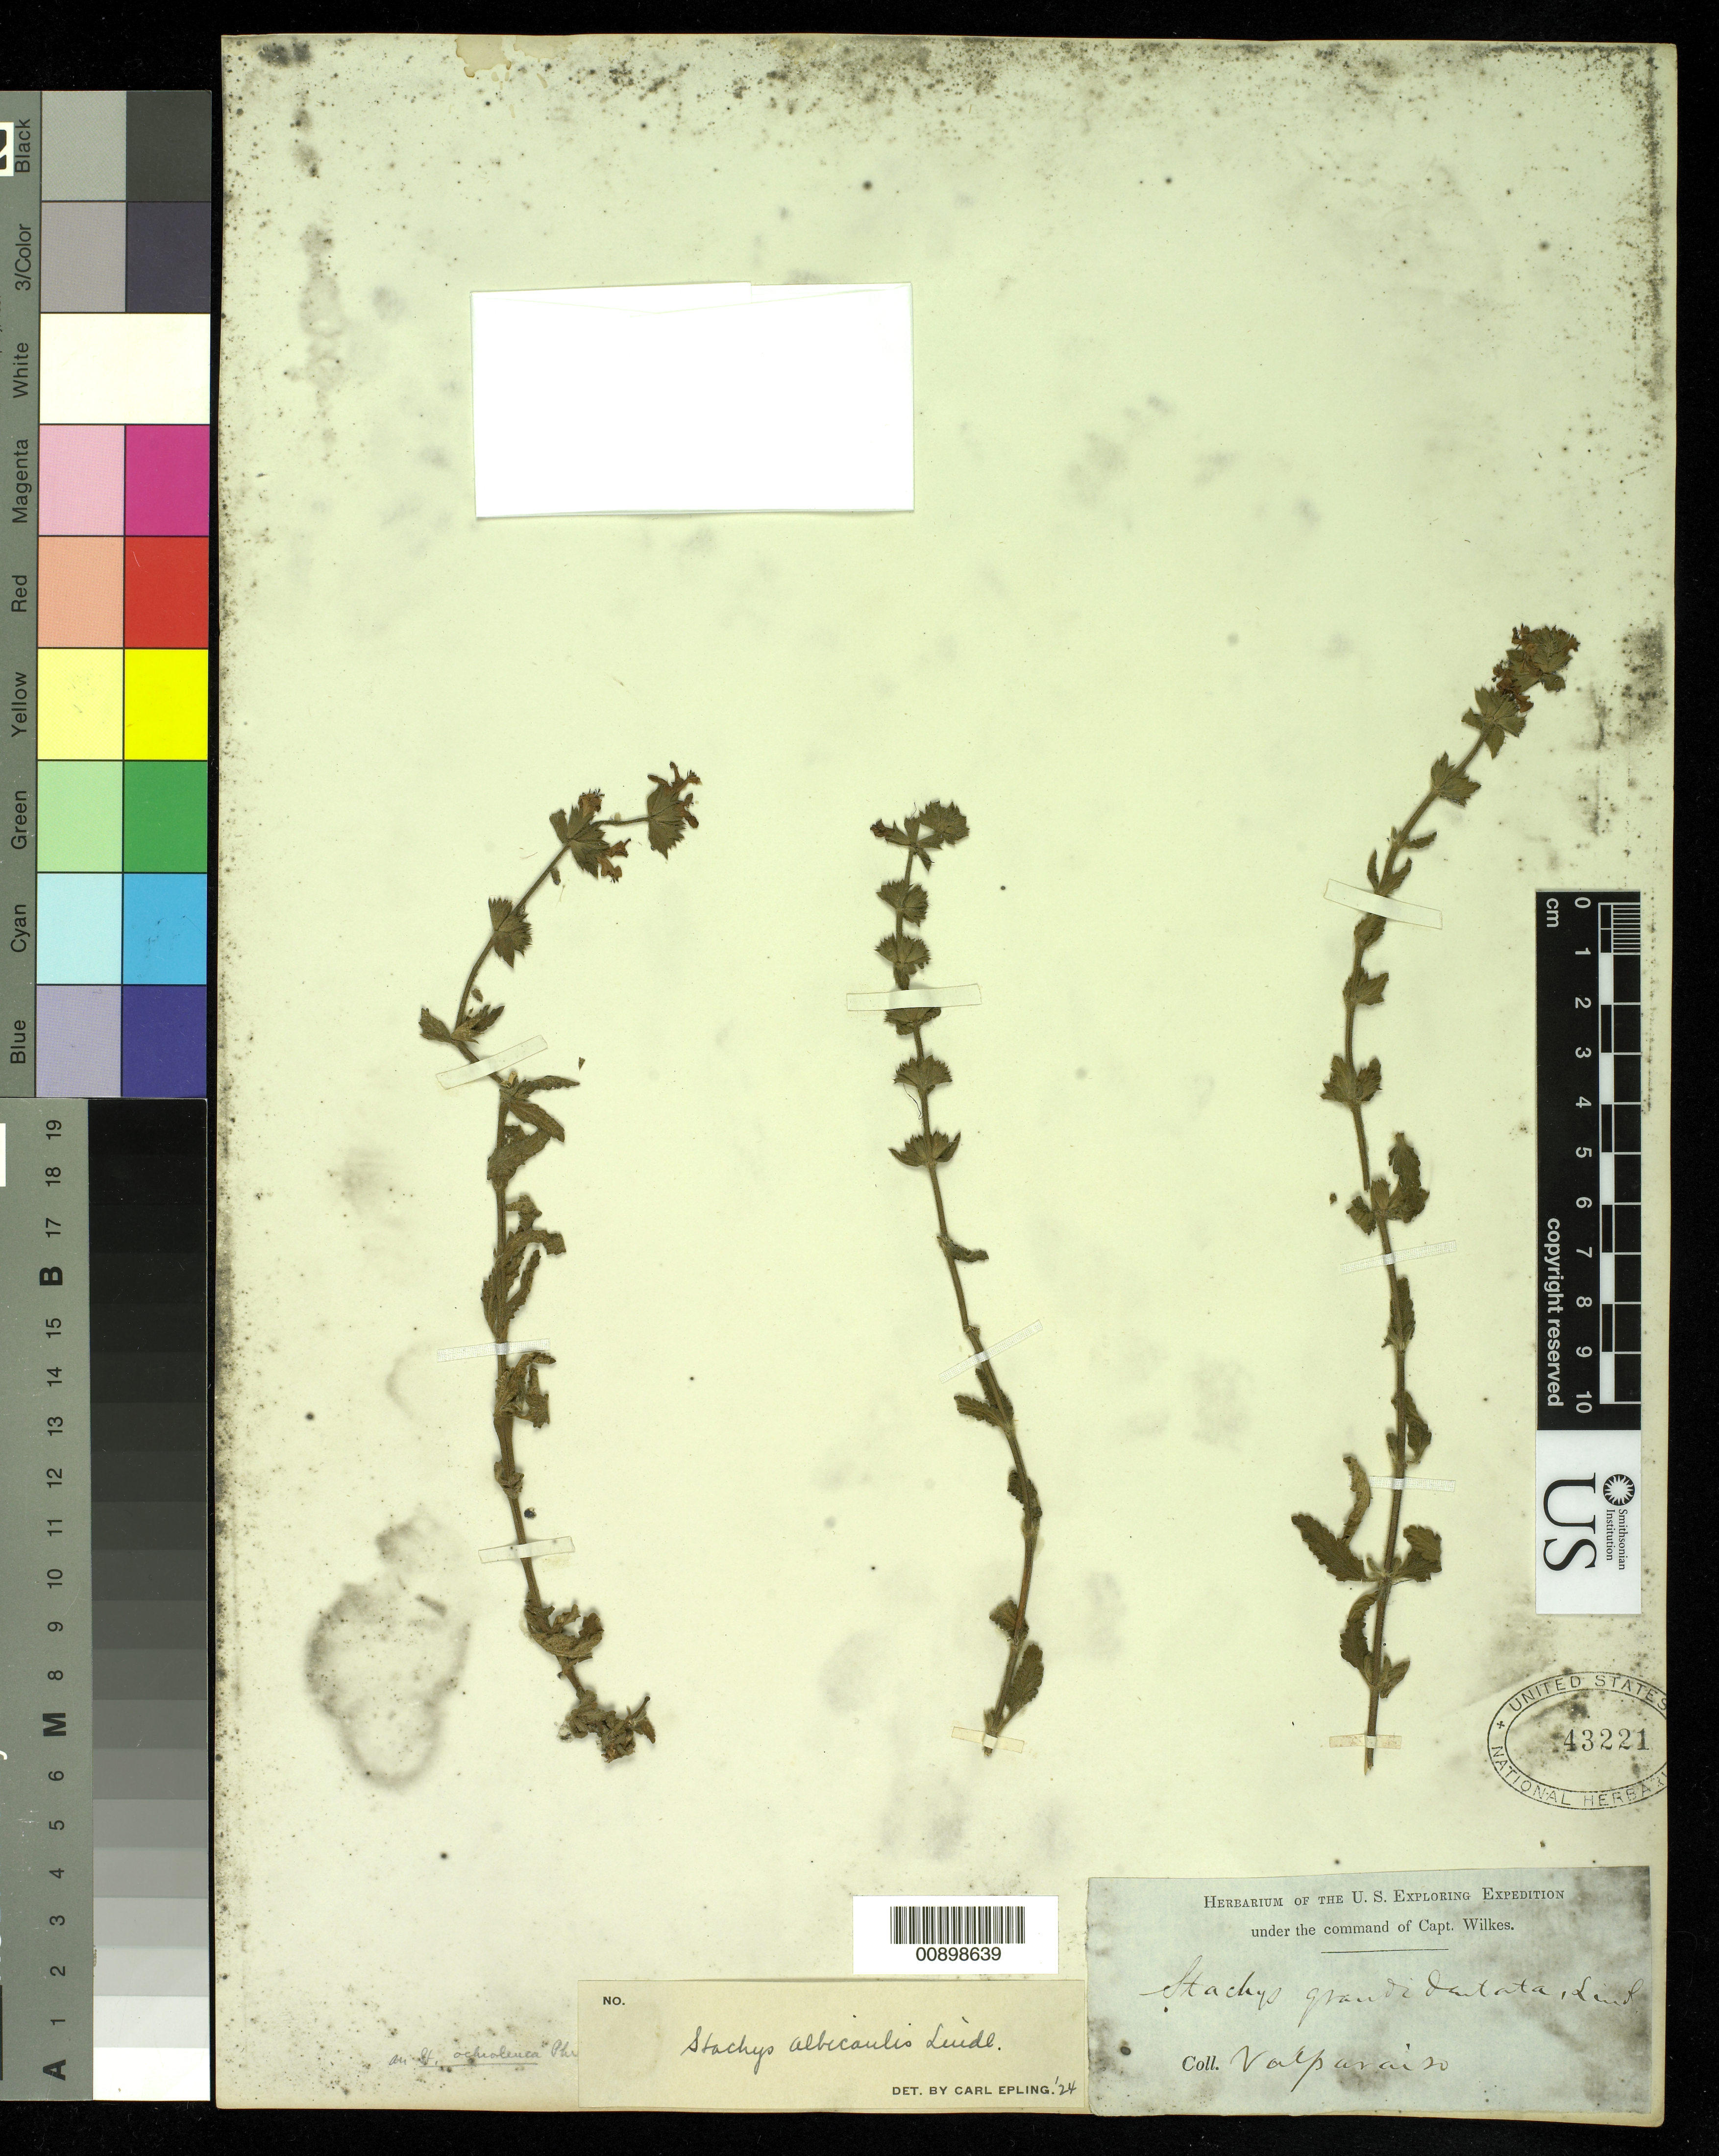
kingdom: Plantae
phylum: Tracheophyta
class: Magnoliopsida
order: Lamiales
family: Lamiaceae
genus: Stachys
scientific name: Stachys albicaulis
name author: Lindl.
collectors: Wilkes Explor. Exped.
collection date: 1838/1842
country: Chile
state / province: Valparaíso (V)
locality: Valparaiso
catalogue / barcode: US 43221